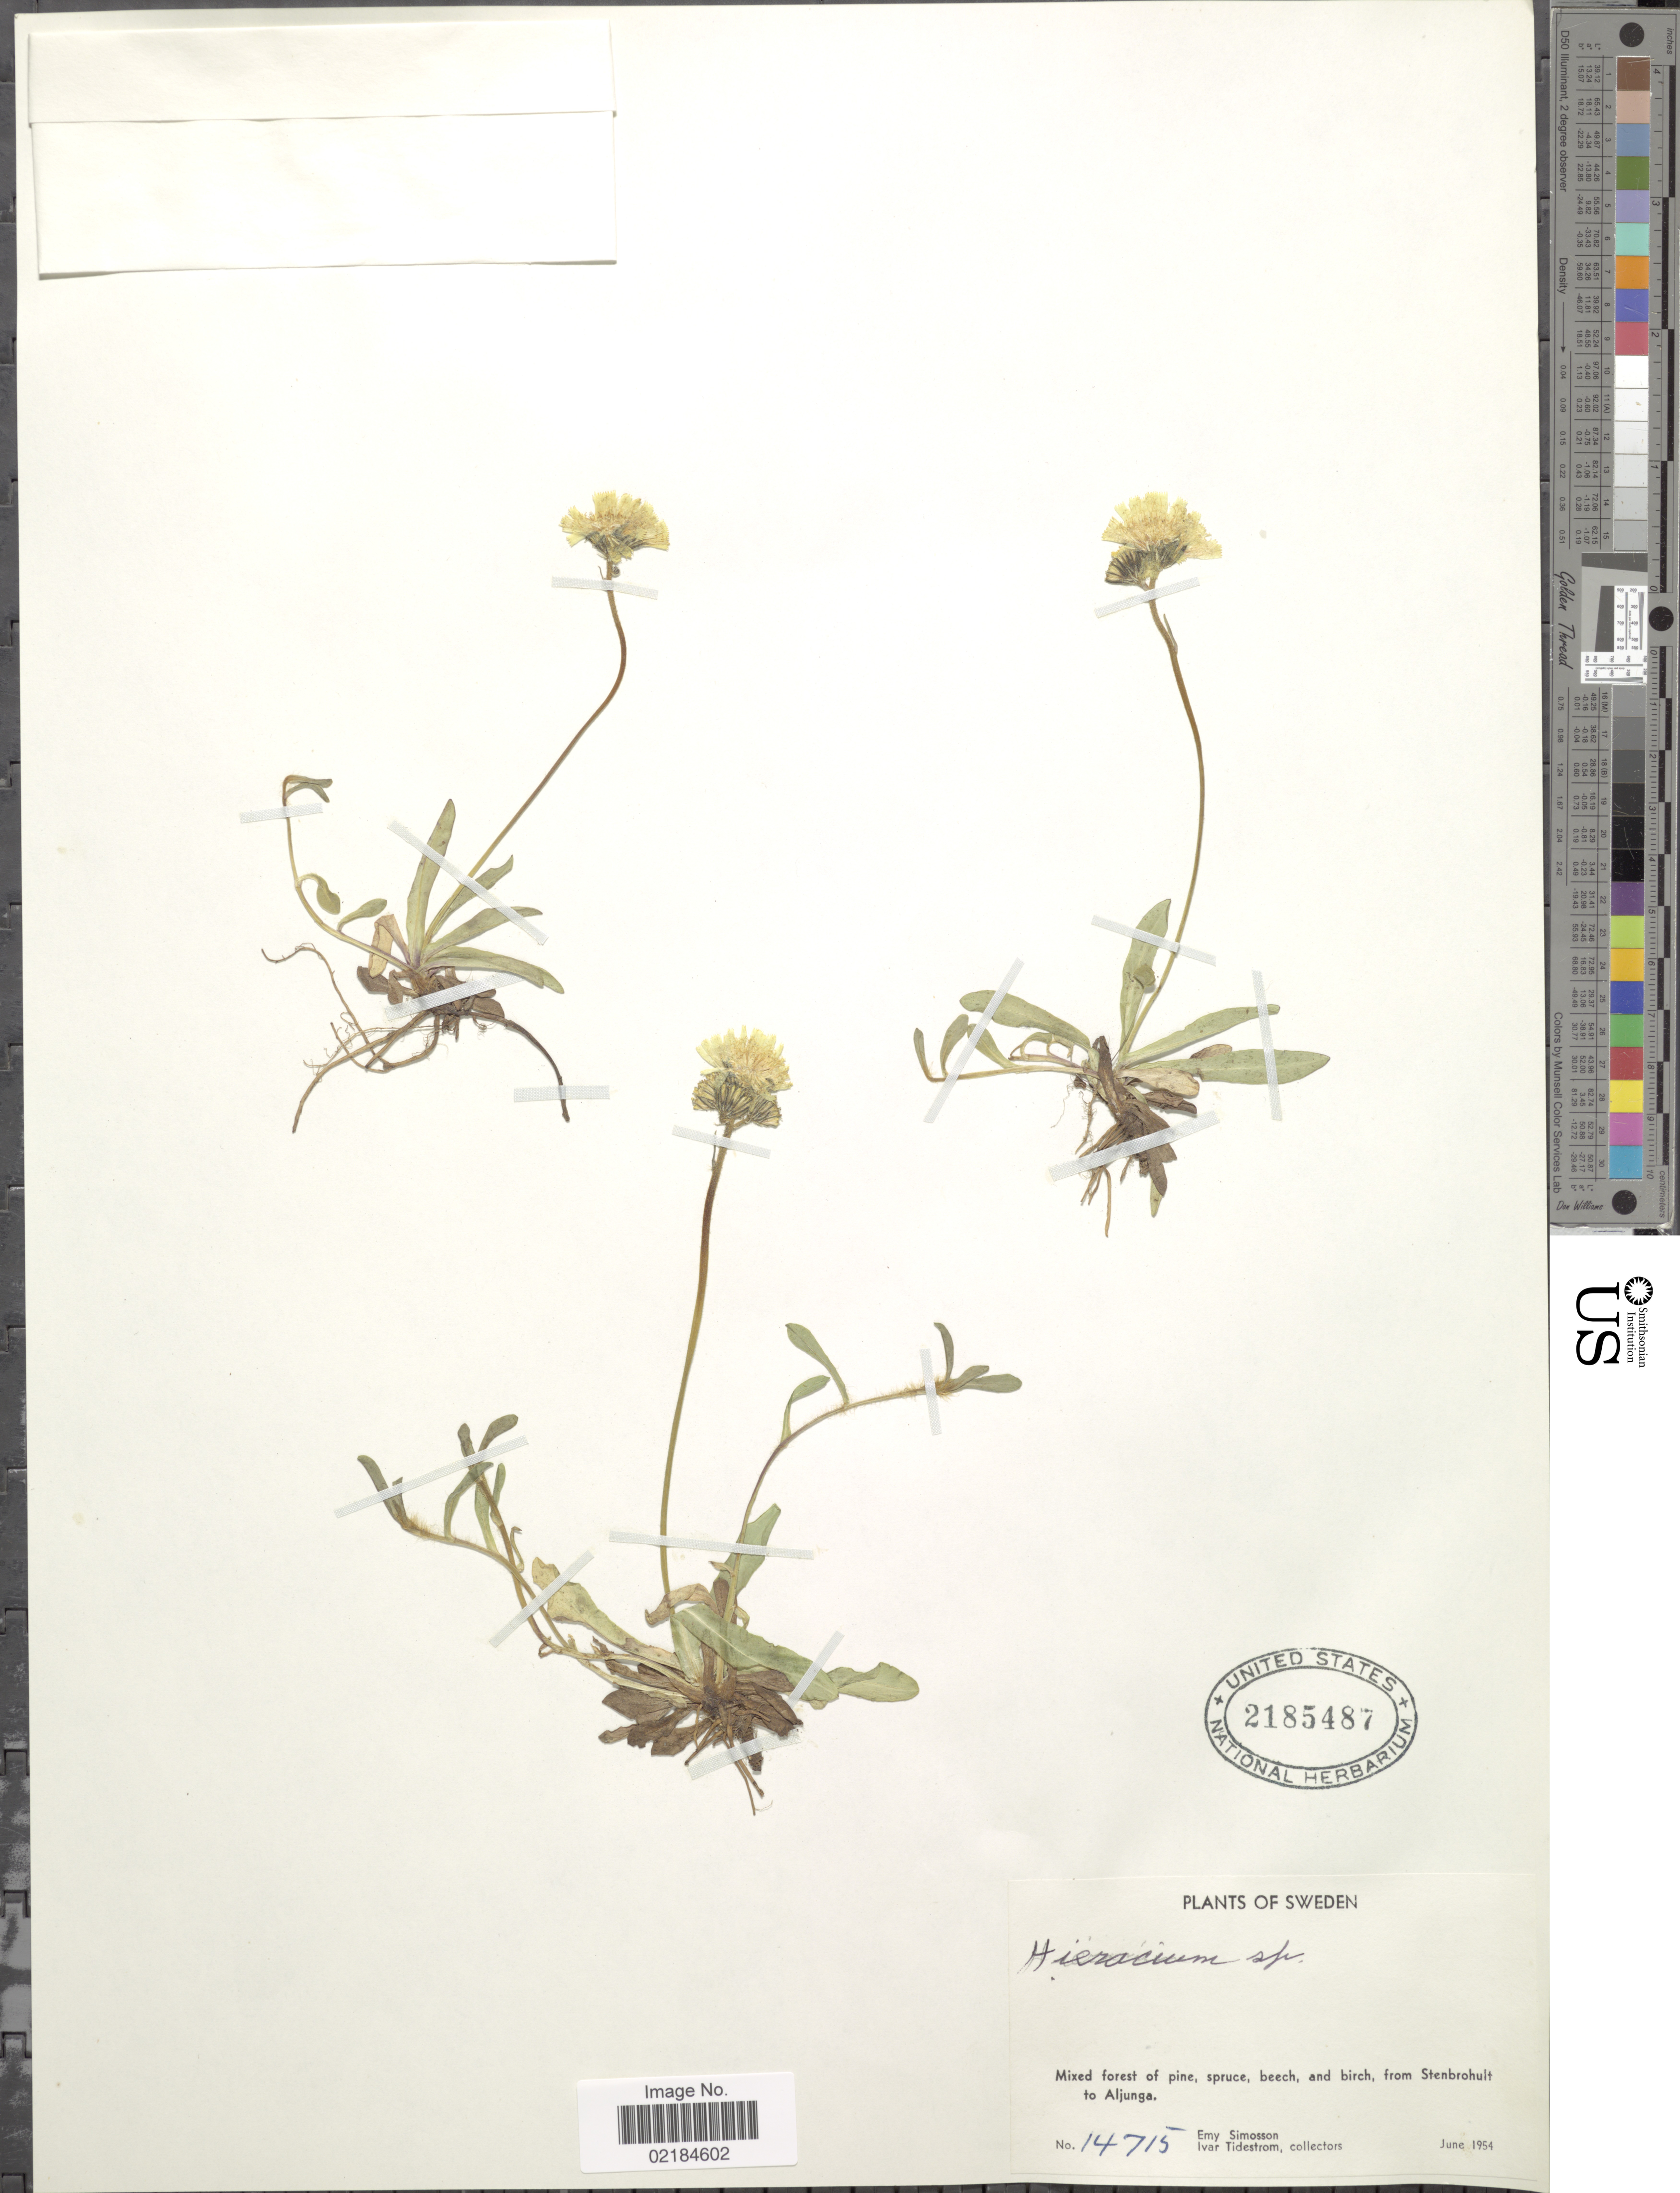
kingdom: Plantae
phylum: Tracheophyta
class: Magnoliopsida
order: Asterales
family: Asteraceae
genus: Hieracium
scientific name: Hieracium repandulare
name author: Druce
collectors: E. Simosson & I. F. Tidestrom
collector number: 14715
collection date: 1954-06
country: Sweden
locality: Mixed forest of pine, spruce, beech, and birch, from Stenbrohult to Aljunga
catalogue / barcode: US 2175487